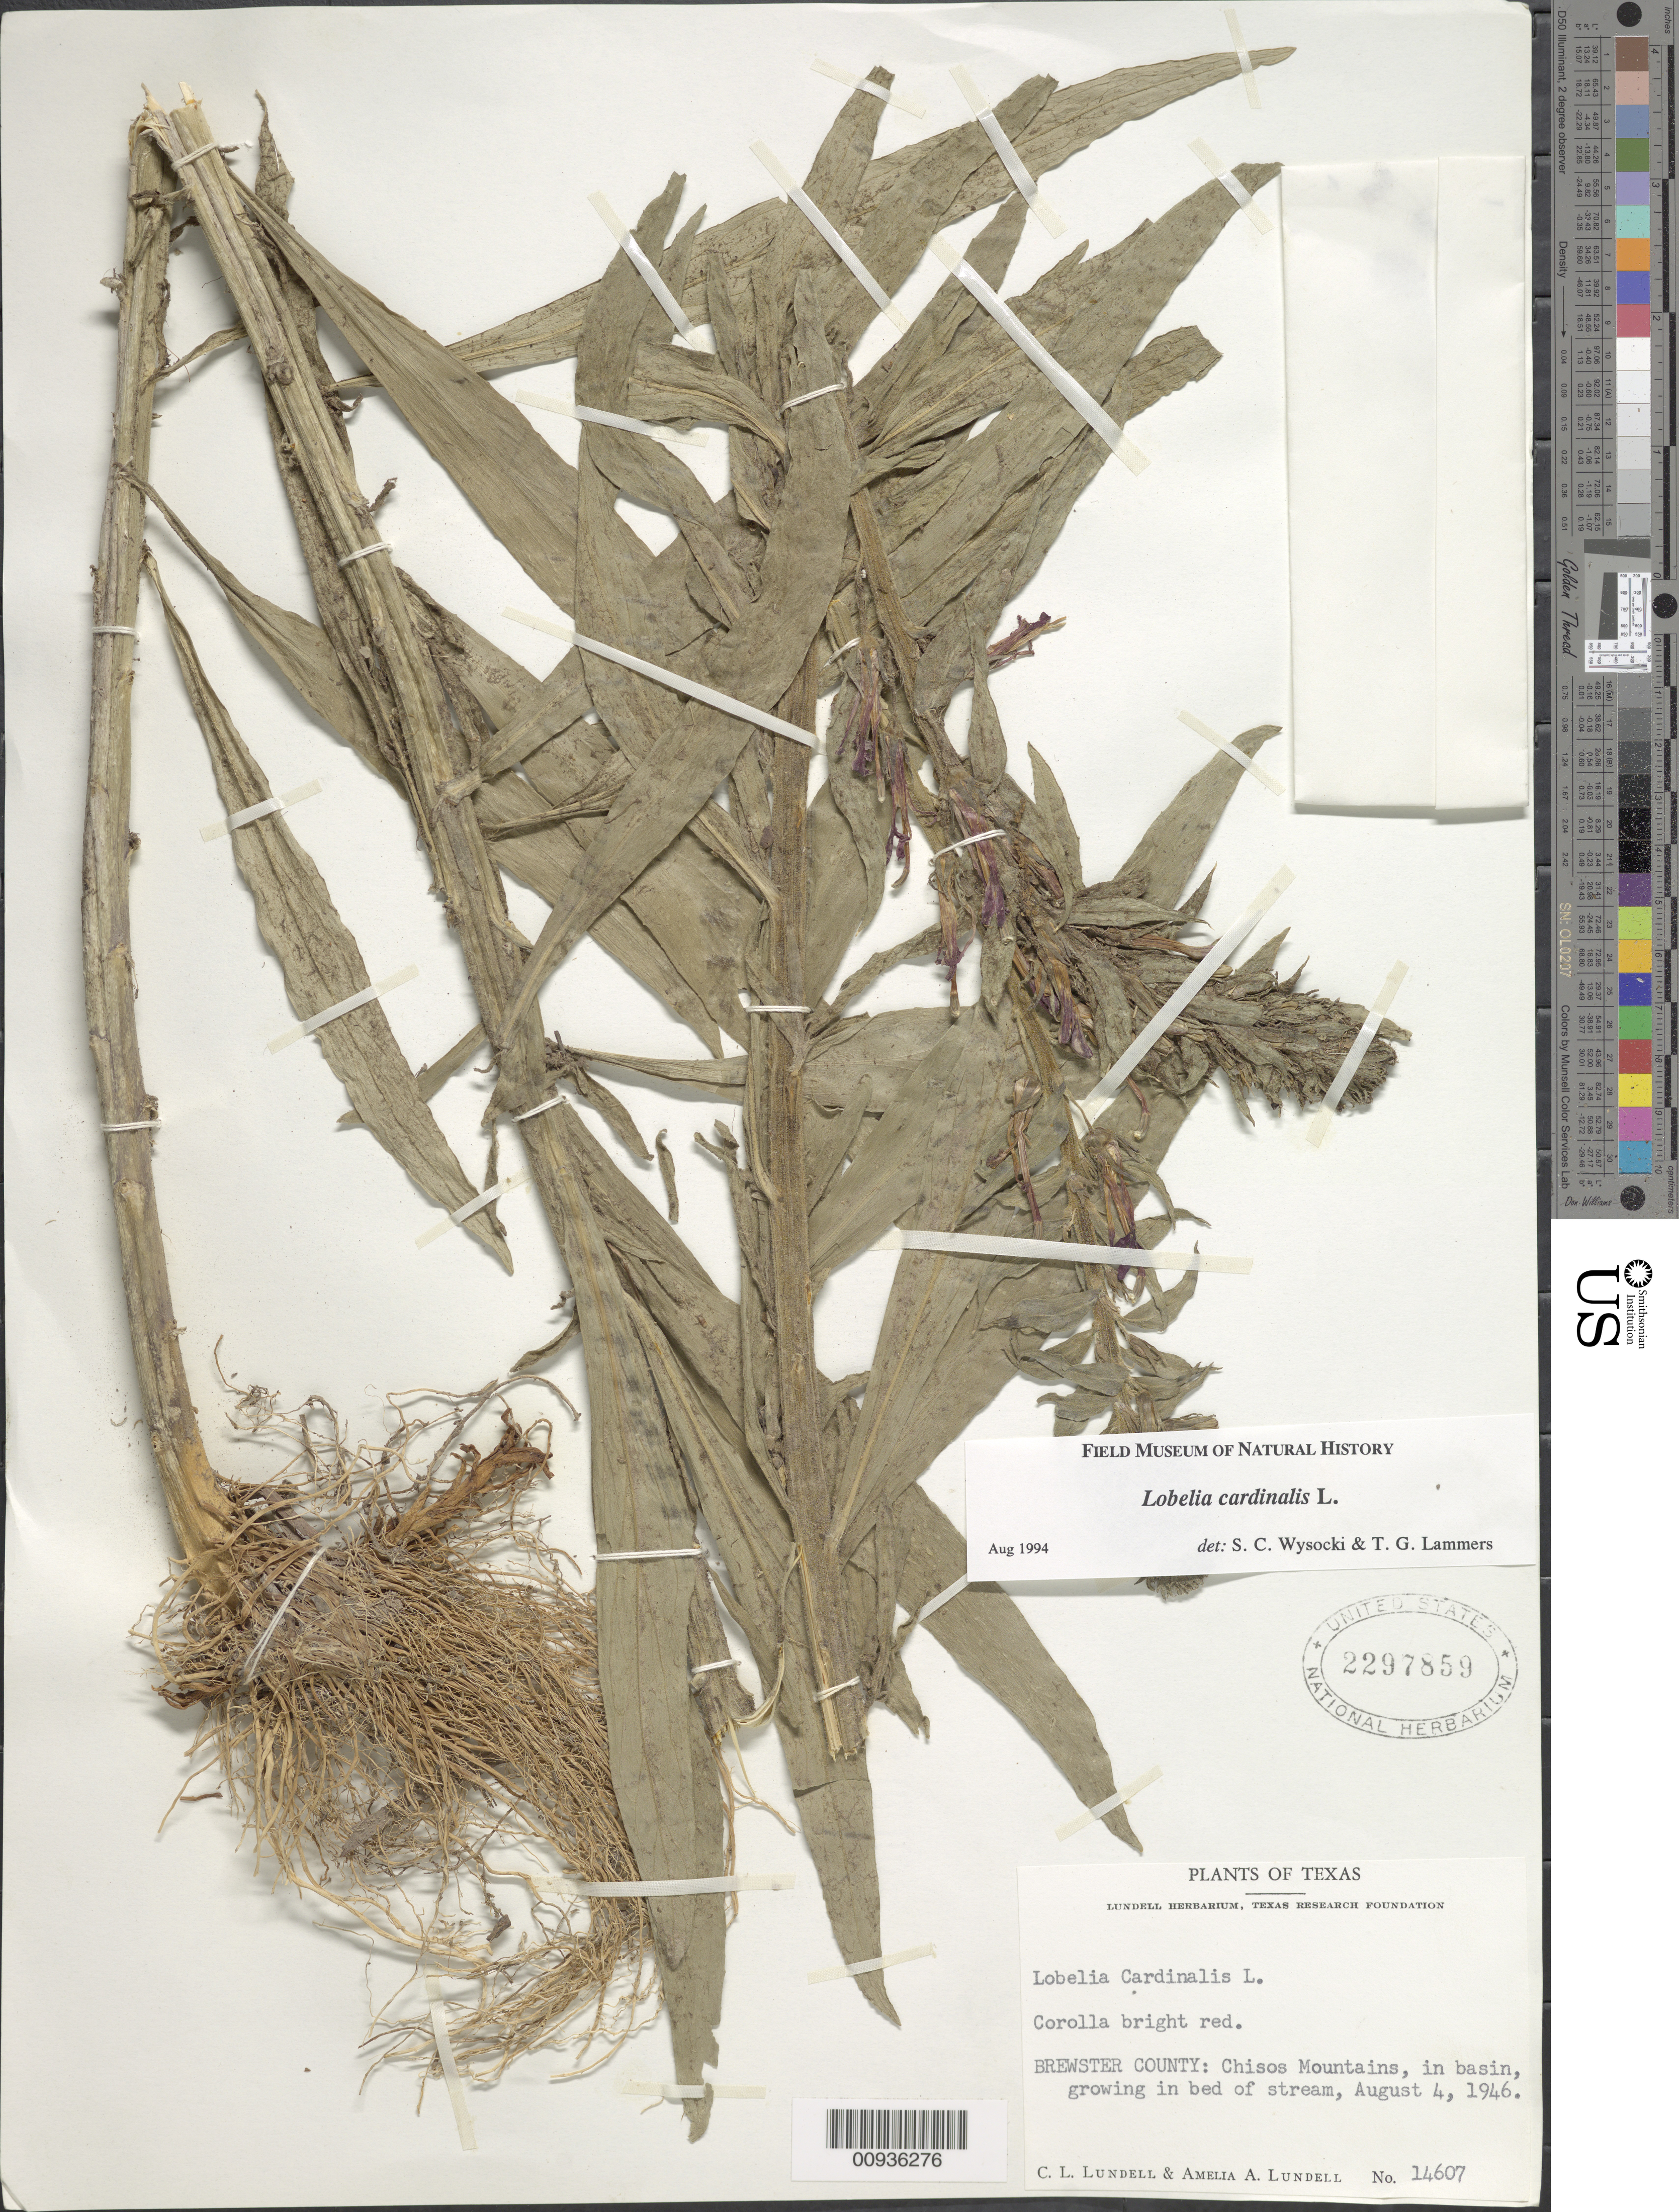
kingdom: Plantae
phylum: Tracheophyta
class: Magnoliopsida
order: Asterales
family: Campanulaceae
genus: Lobelia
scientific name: Lobelia cardinalis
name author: L.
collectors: C. L. Lundell & A. A. Lundell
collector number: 14607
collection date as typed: August 4, 1946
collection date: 1946-08-04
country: United States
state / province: Texas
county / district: Brewster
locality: Chisos Mountains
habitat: in basin, growing in bed of stream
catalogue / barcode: US 2297859